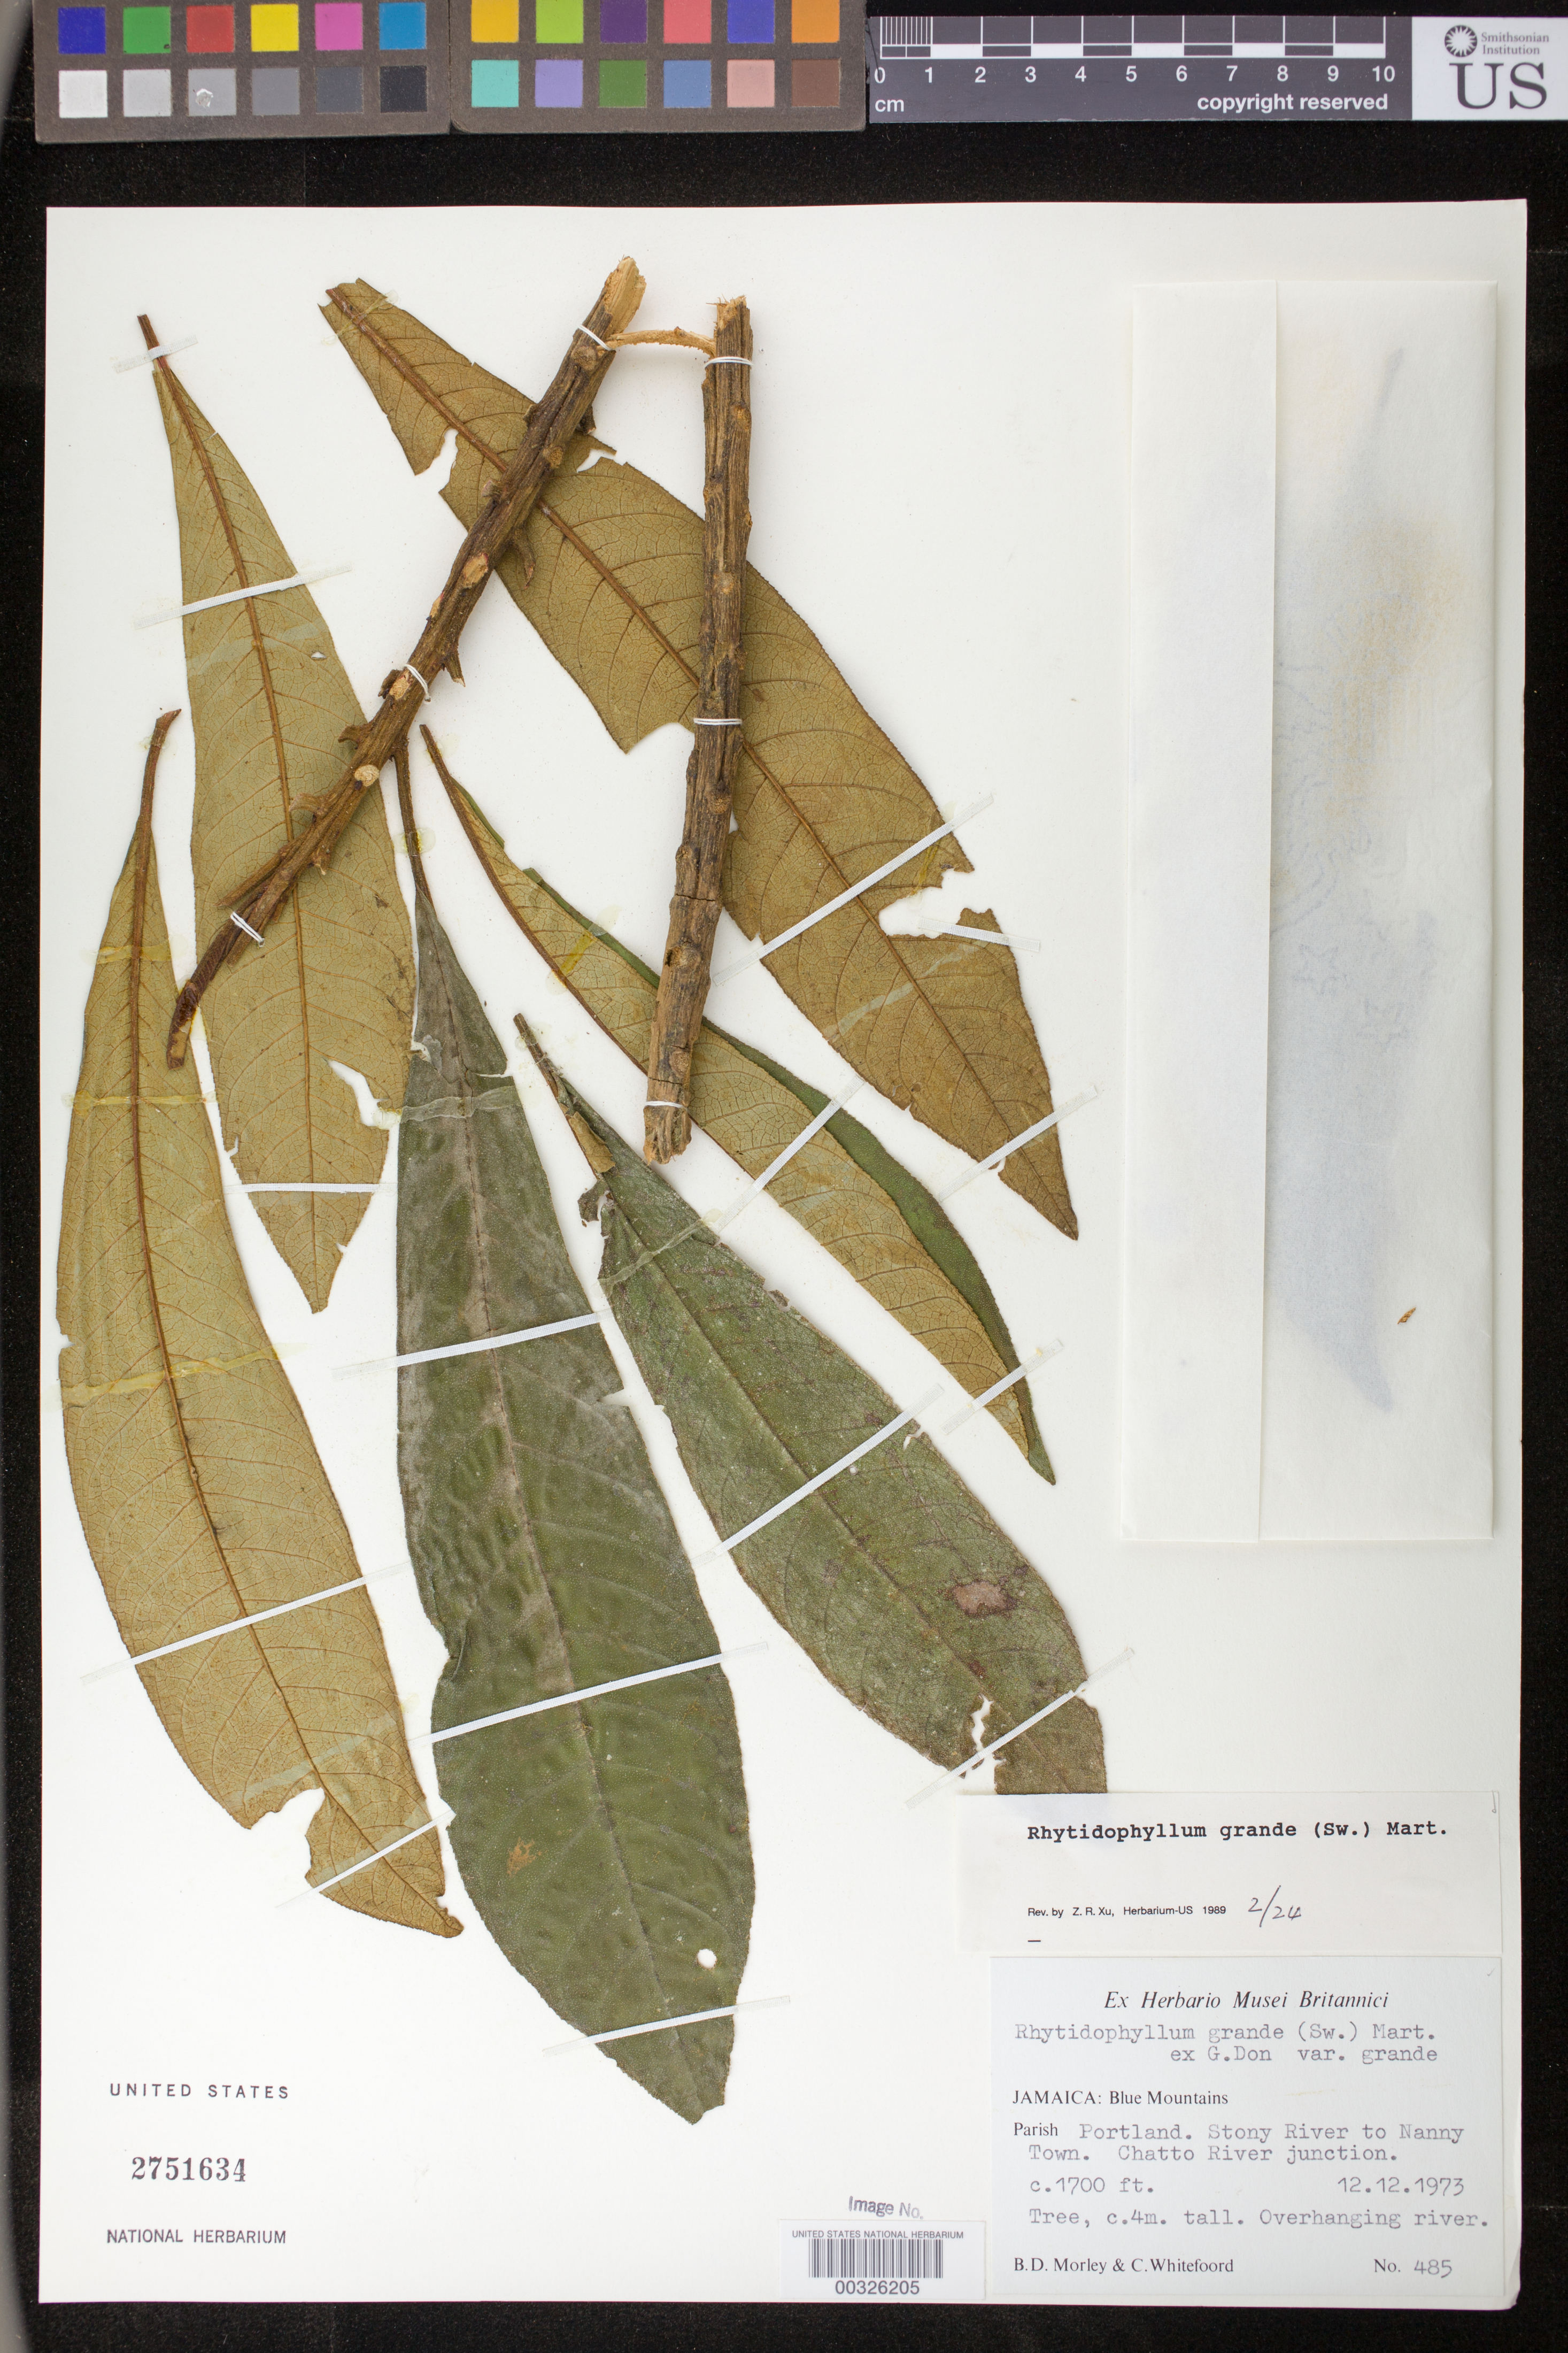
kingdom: Plantae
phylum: Tracheophyta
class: Magnoliopsida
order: Lamiales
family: Gesneriaceae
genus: Rhytidophyllum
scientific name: Rhytidophyllum grande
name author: (Sw.) Mart.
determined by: Skog, Laurence E.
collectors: B. D. Morley & C. Whitefoord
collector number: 485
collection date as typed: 12 Dec 1973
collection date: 1973-12-12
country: Jamaica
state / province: Portland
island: Jamaica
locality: Blue Mountains, Stony River to Nanny Town, above Chatto River junction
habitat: Overhanging river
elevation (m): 518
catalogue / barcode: US 2751634